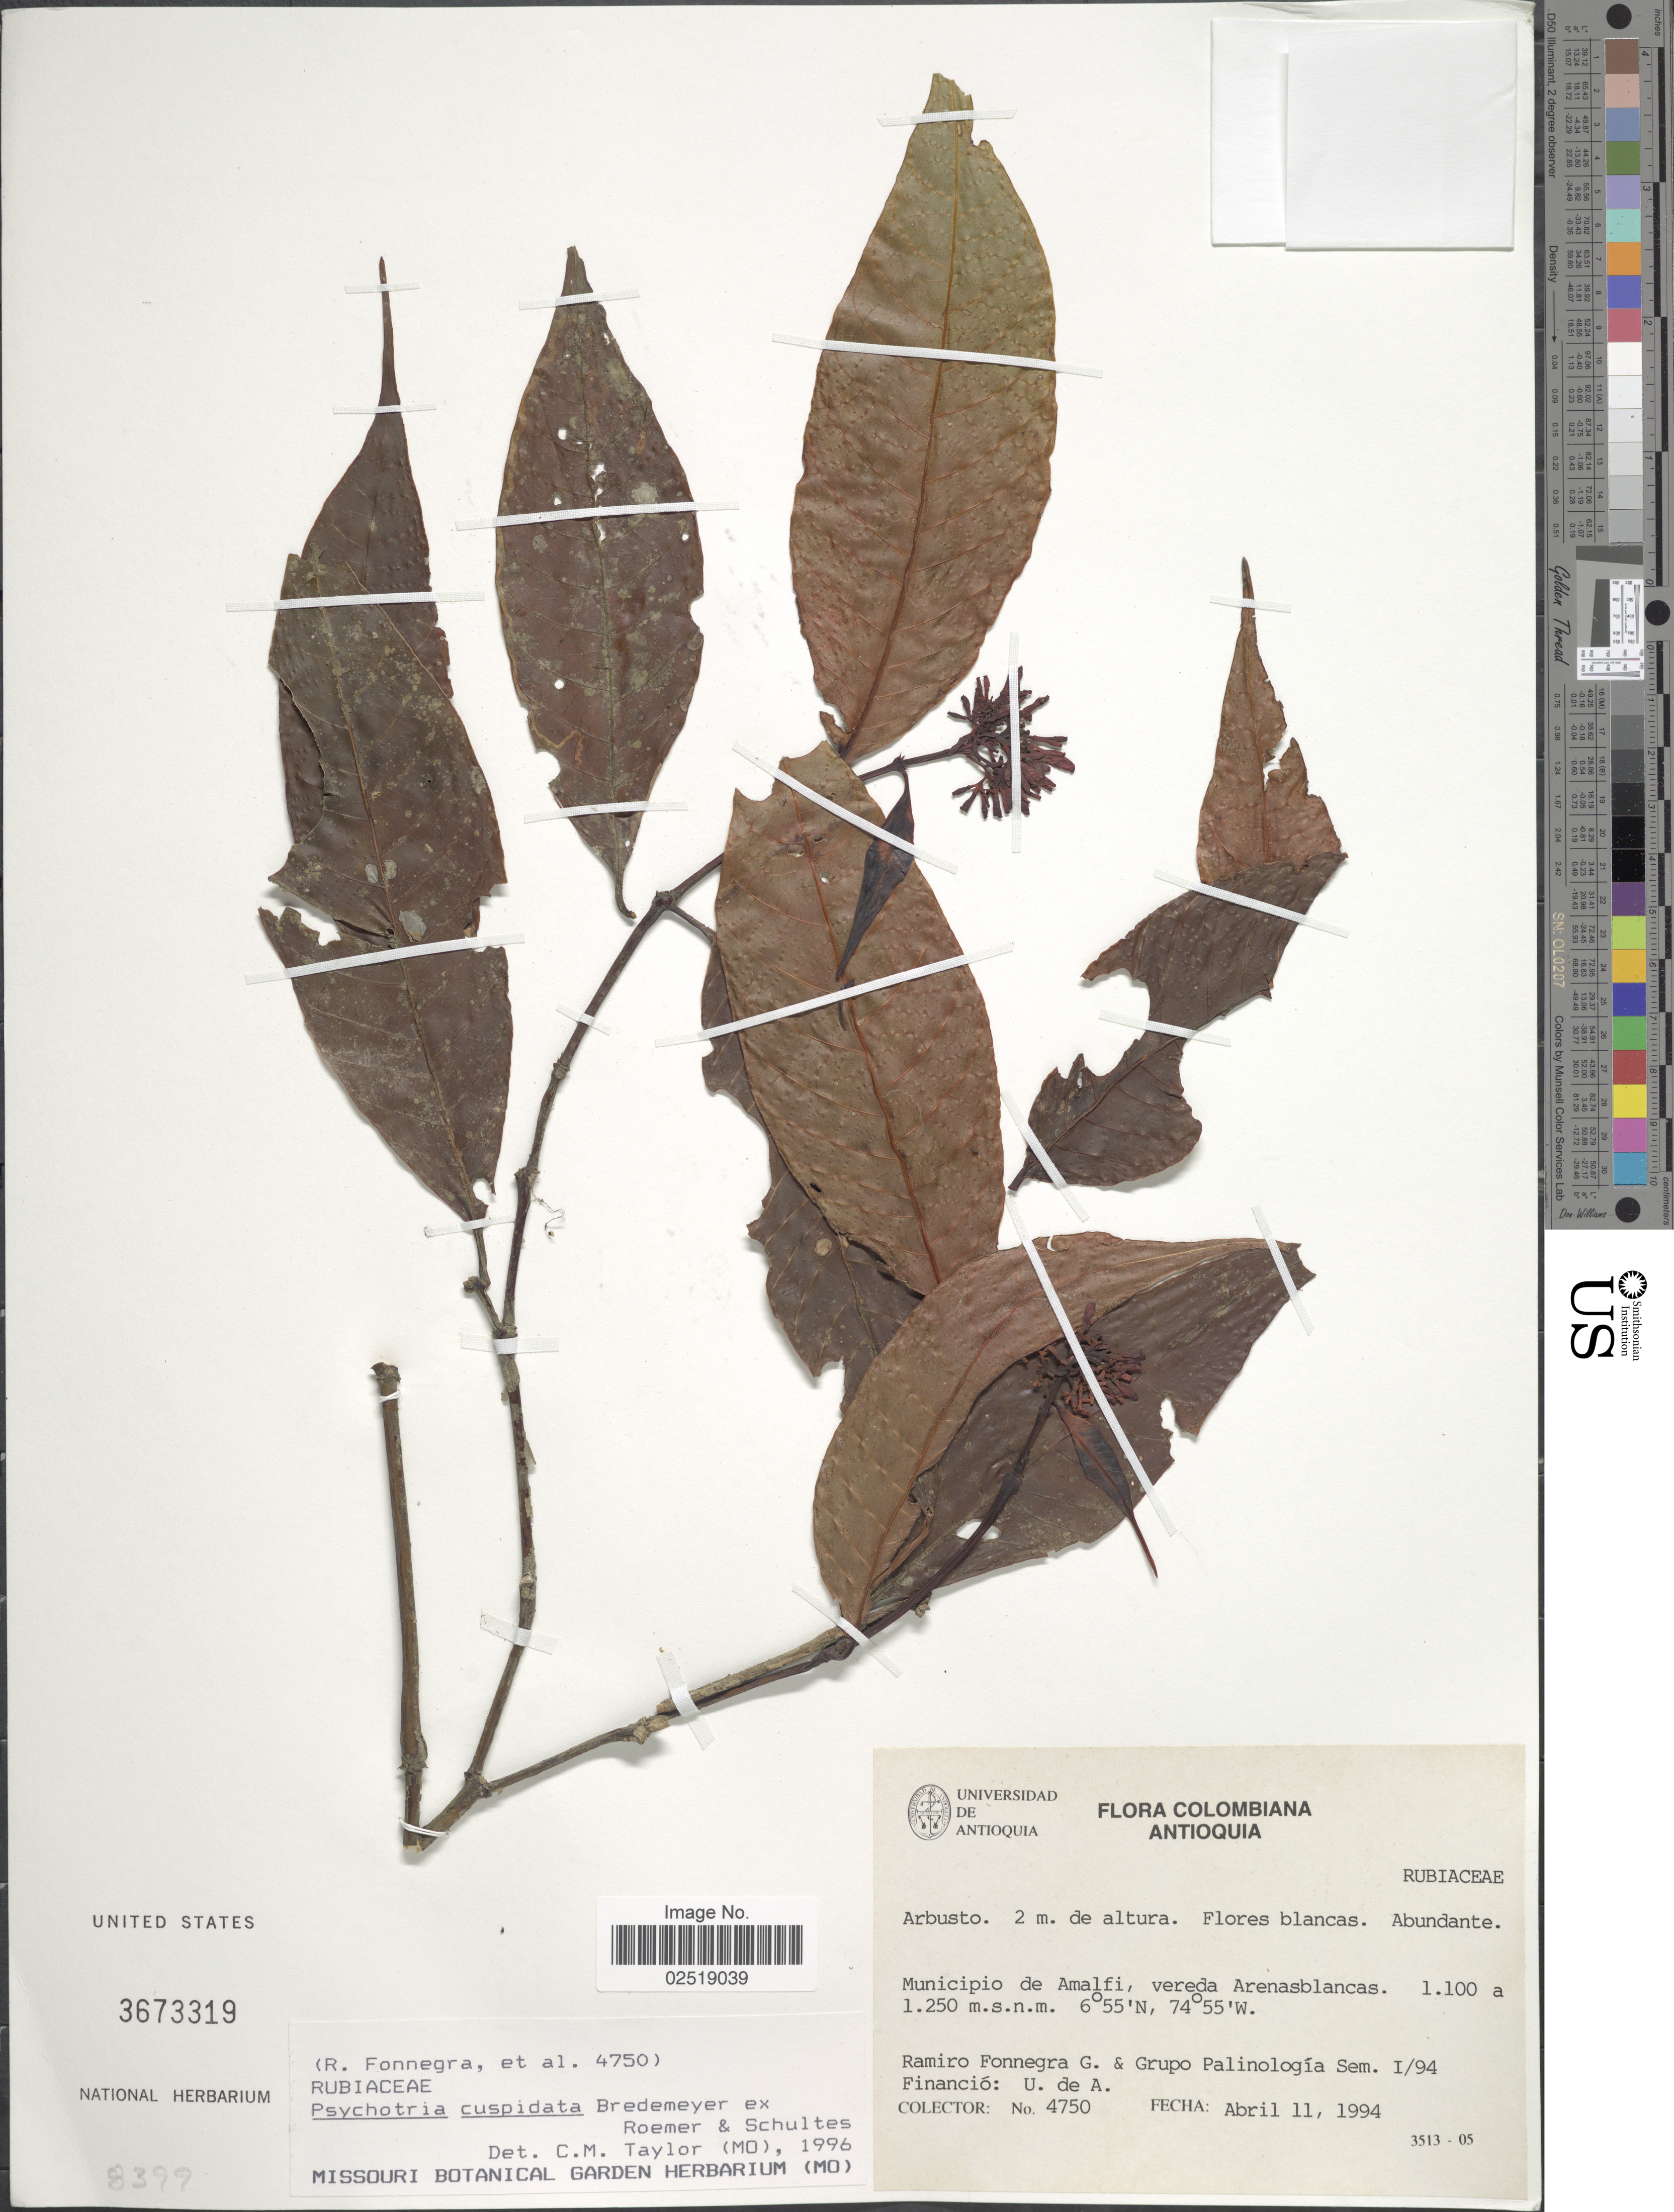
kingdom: Plantae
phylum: Tracheophyta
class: Magnoliopsida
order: Gentianales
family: Rubiaceae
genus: Psychotria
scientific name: Psychotria cuspidata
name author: Bredem. ex Schult.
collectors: R. Fonnegra G. & Grupo Palinología Sem. I/94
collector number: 4750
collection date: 1994-04-11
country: Colombia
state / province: Antioquia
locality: Municipio de Amalfi, vereda Arenasblancas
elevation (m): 1100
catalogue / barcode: US 3673319